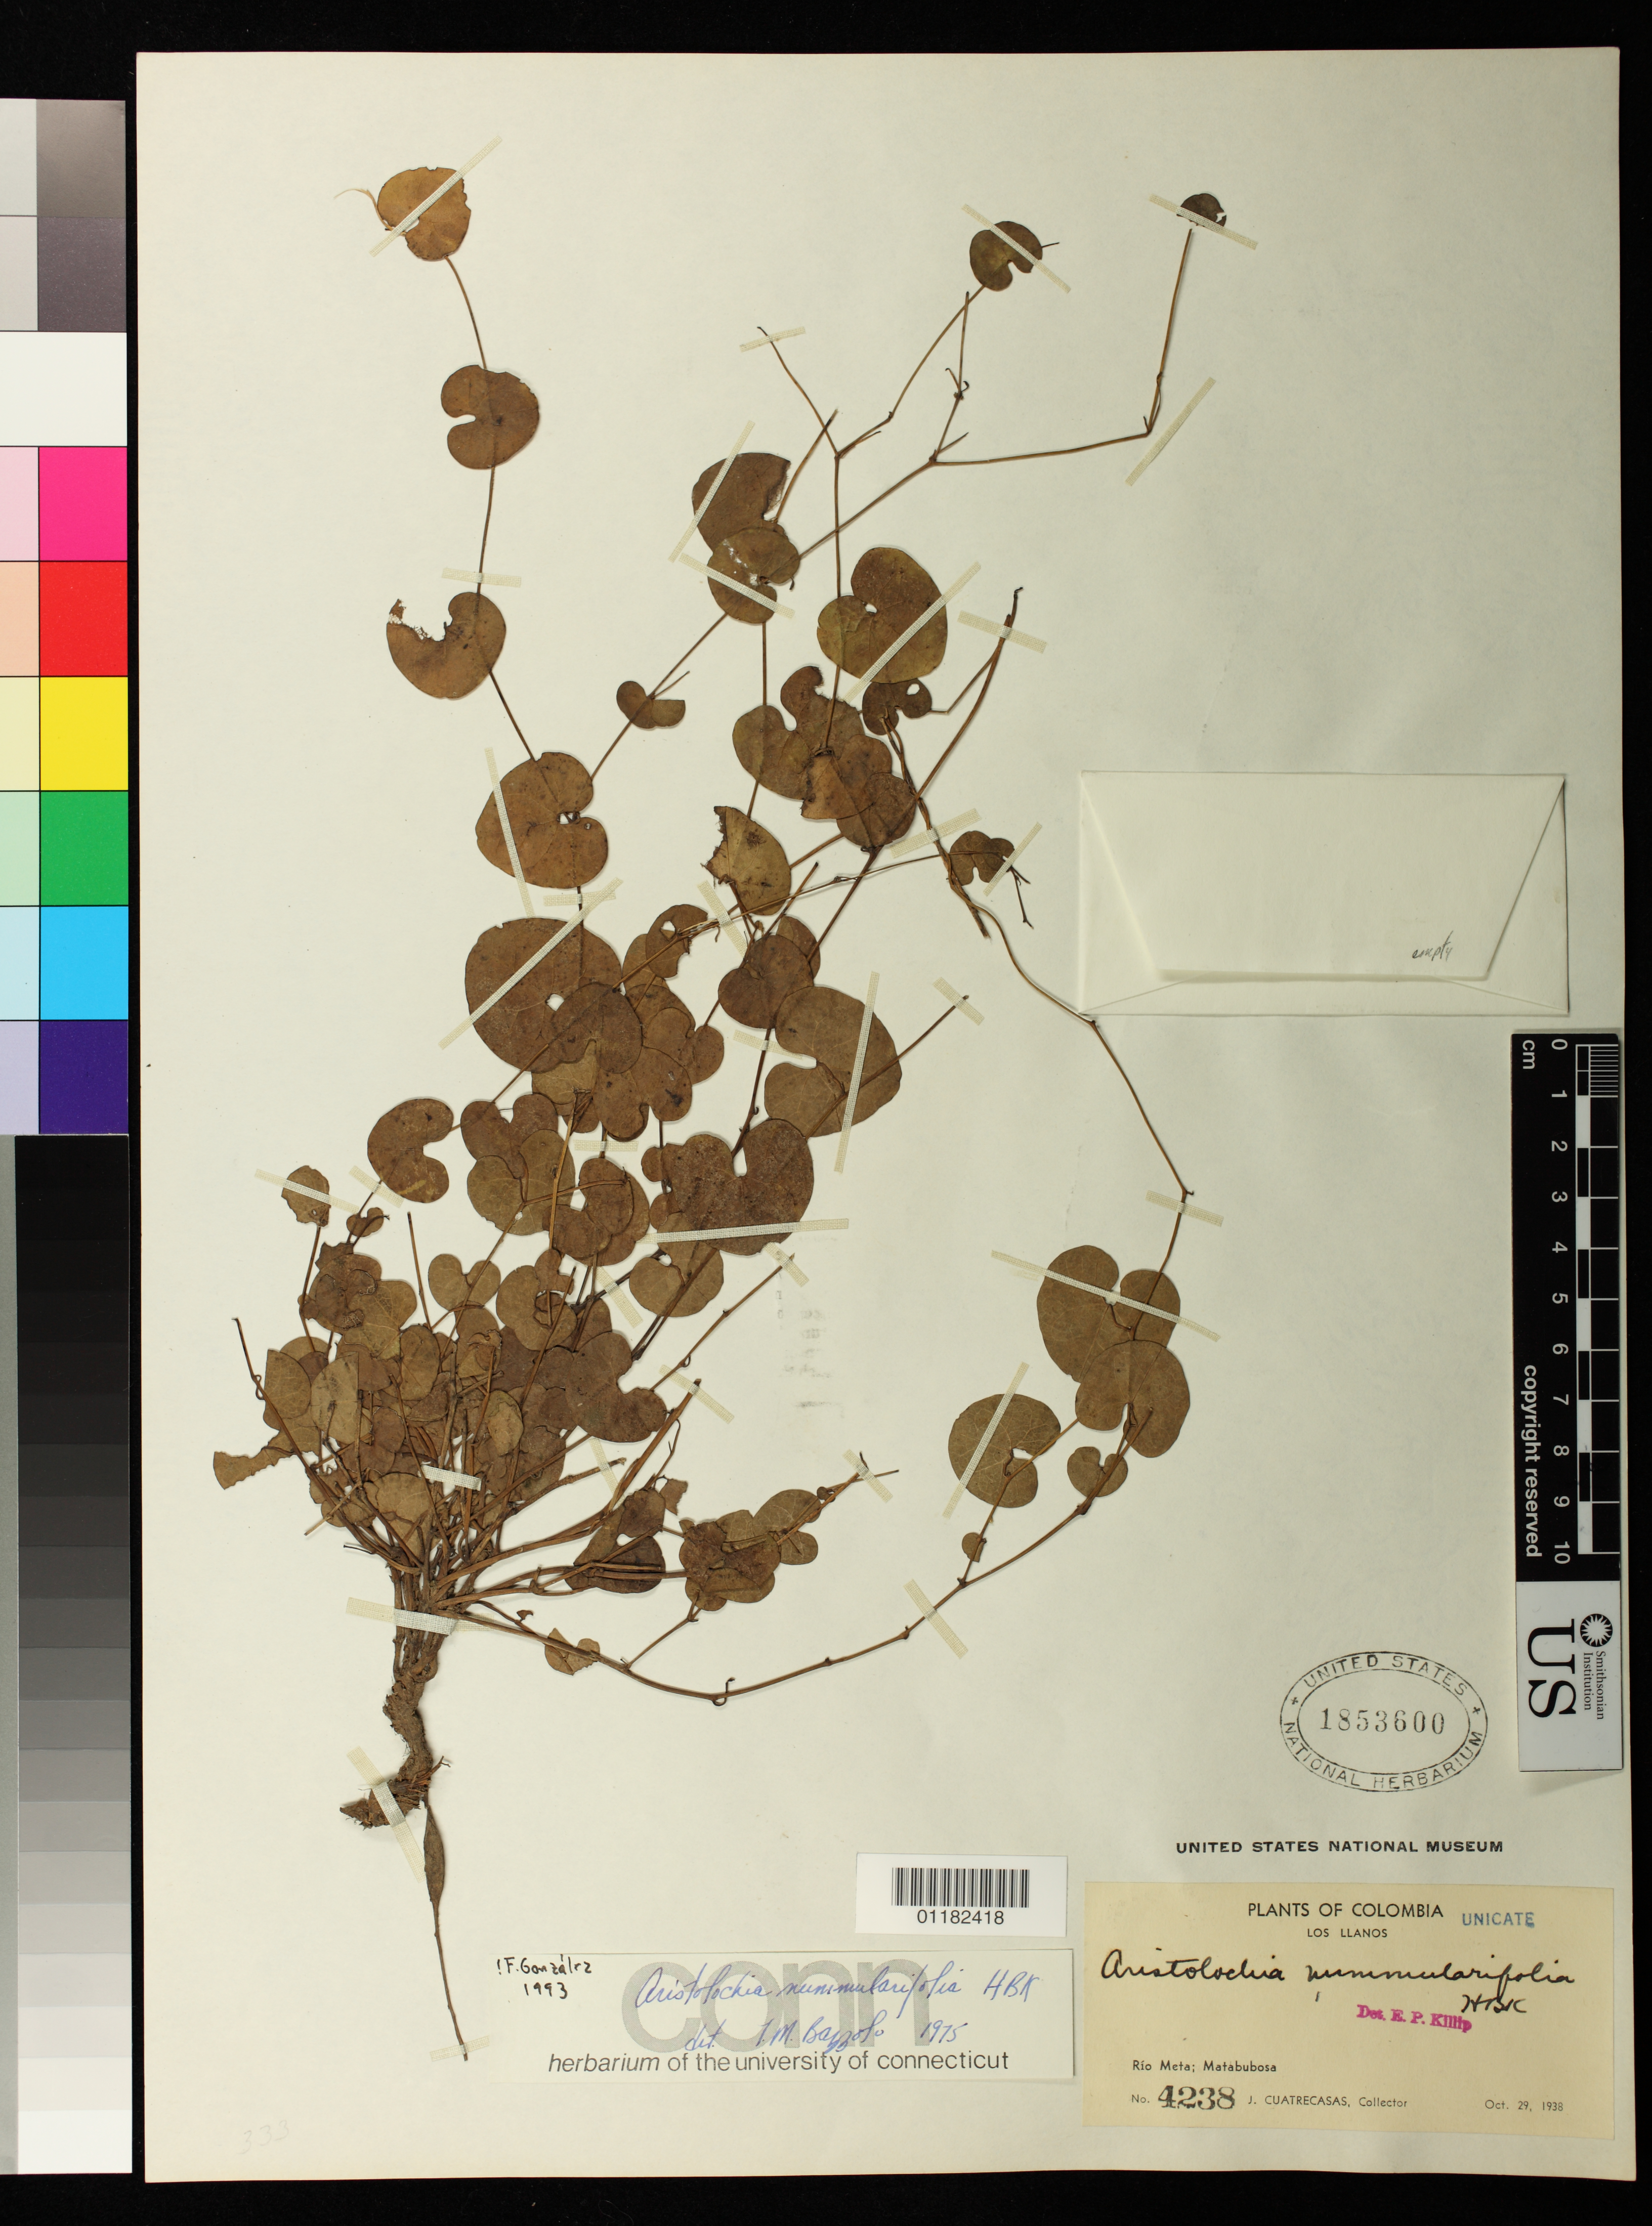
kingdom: Plantae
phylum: Tracheophyta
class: Magnoliopsida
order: Piperales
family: Aristolochiaceae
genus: Aristolochia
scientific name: Aristolochia nummularifolia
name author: Kunth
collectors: J. Cuatrecasas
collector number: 4238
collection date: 1938-10-29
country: Colombia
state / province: Meta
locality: Los Llanos. Rio Meta; Metabubosa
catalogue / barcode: US 1853600